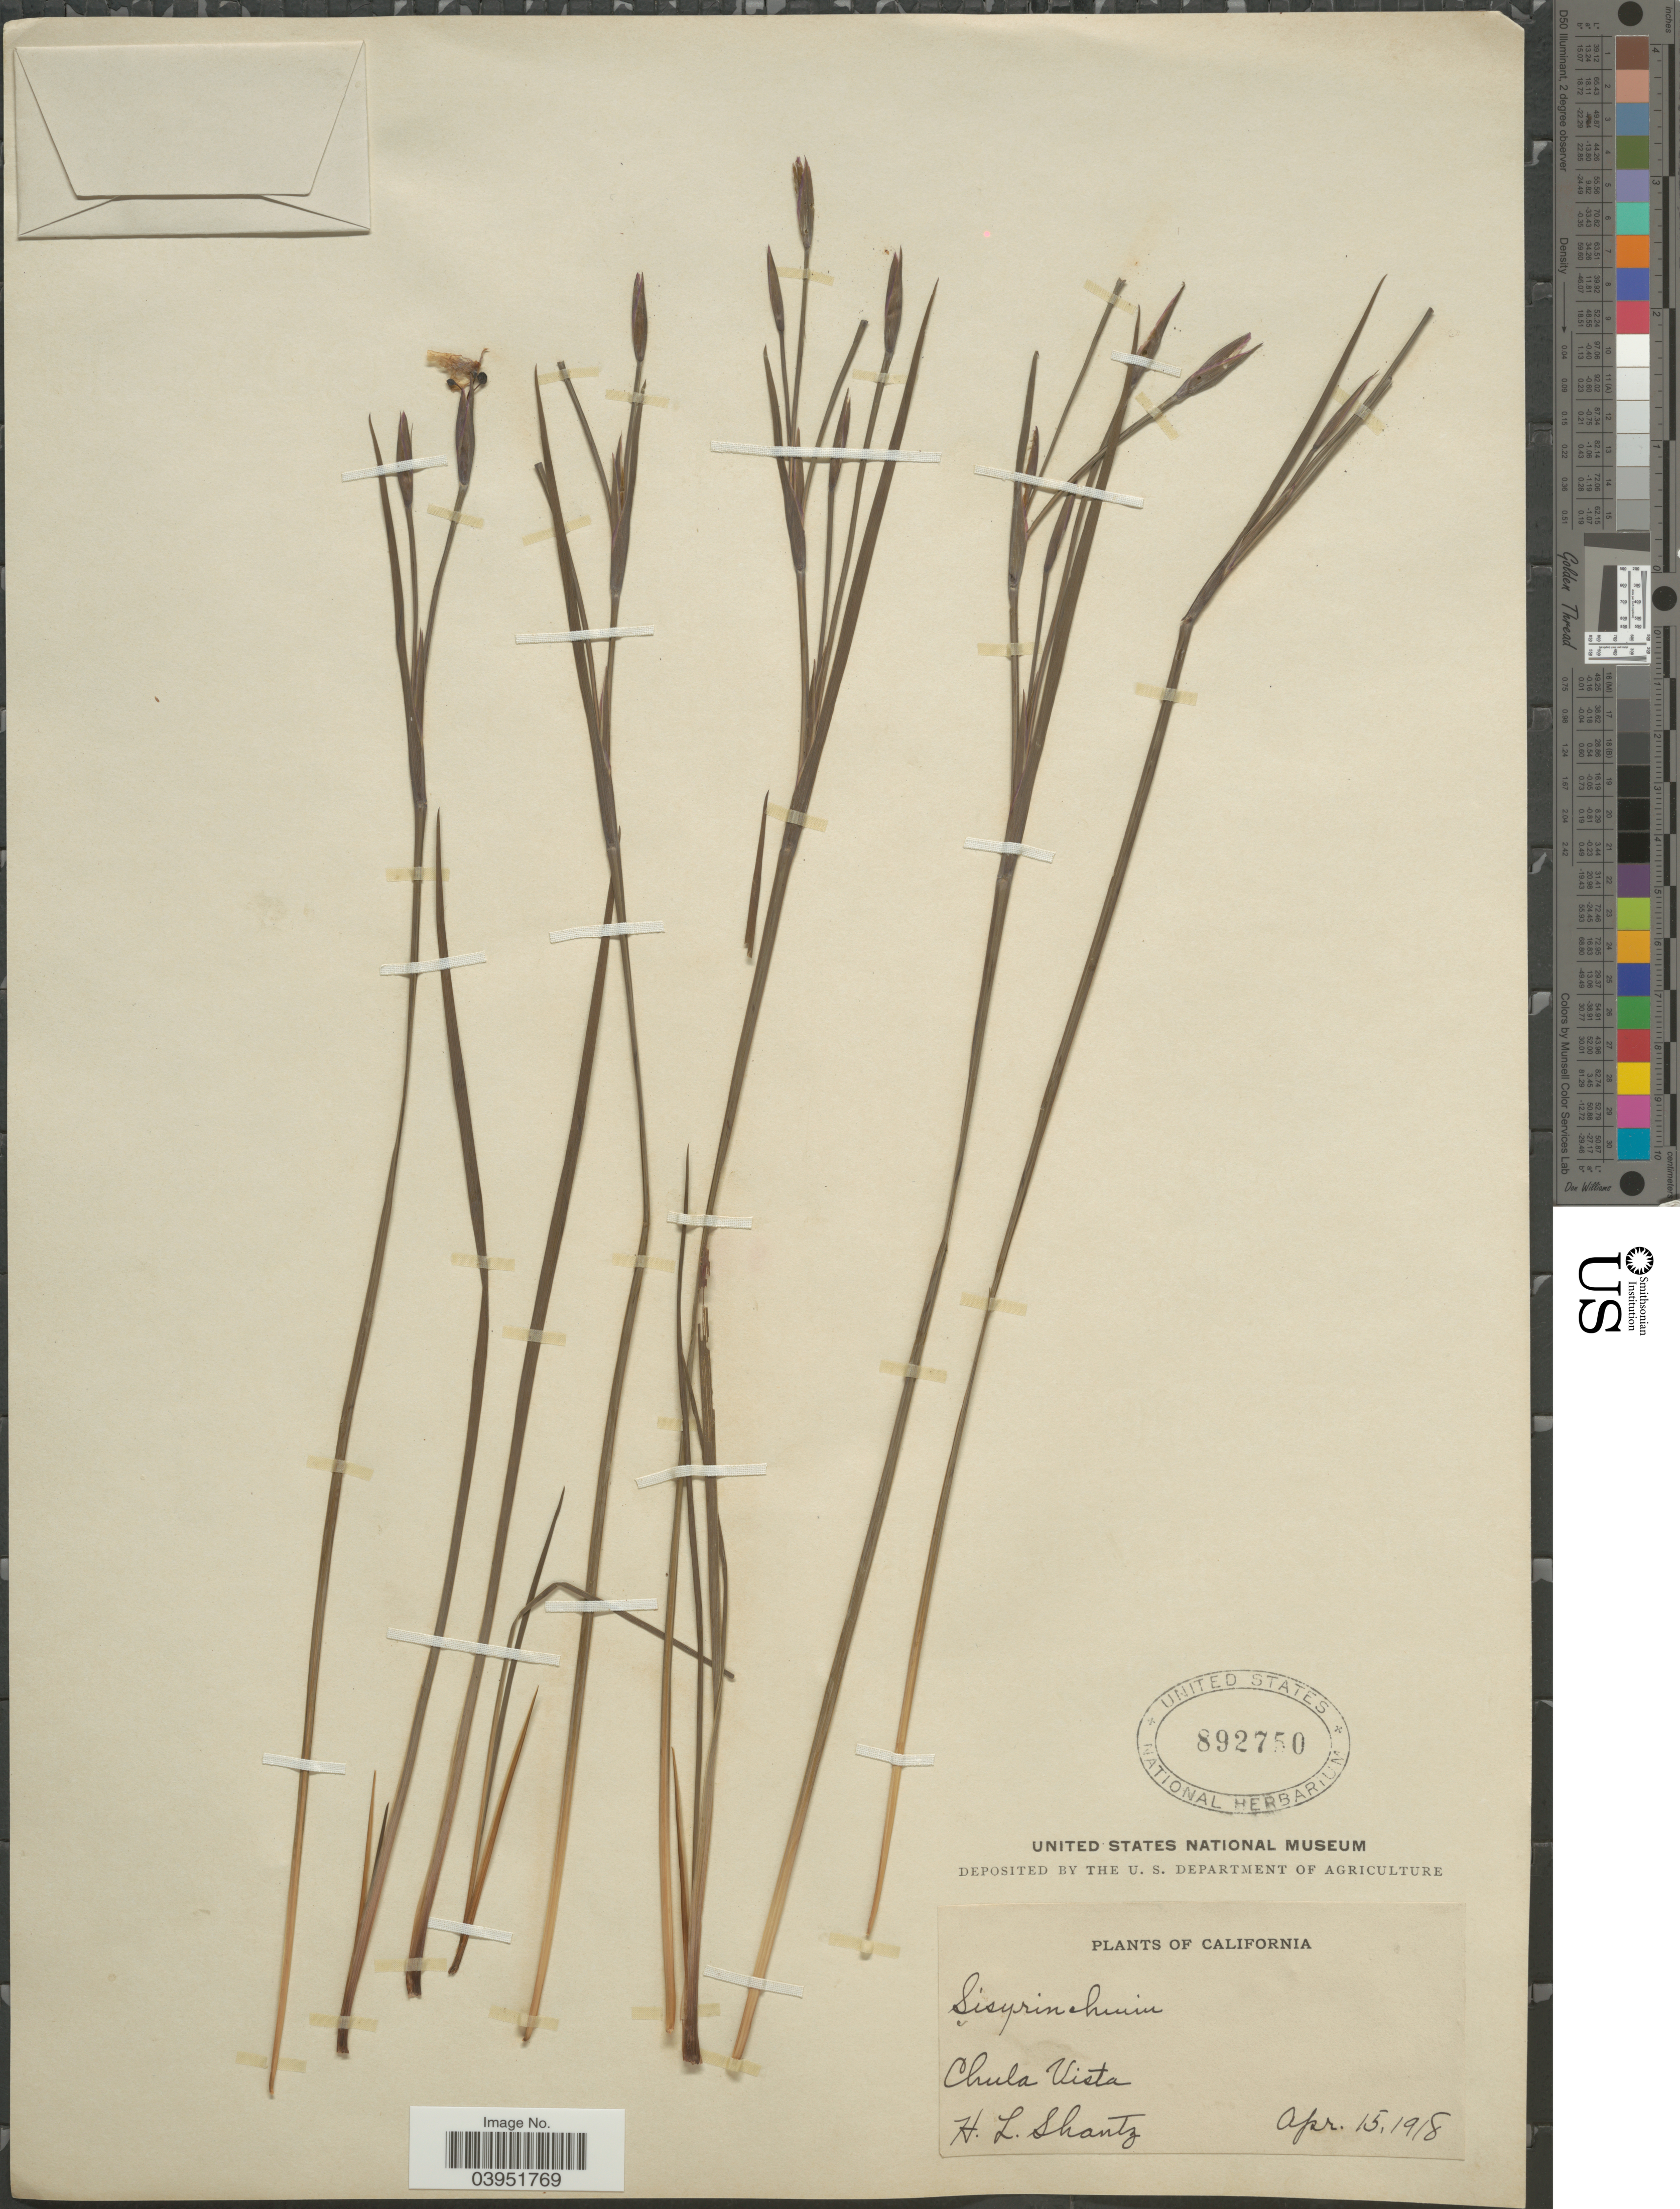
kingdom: Plantae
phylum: Tracheophyta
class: Liliopsida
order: Asparagales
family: Iridaceae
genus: Sisyrinchium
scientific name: Sisyrinchium sp.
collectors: H. Shantz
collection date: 1918-04-15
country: United States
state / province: California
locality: Chula Vista.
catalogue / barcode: US 892750